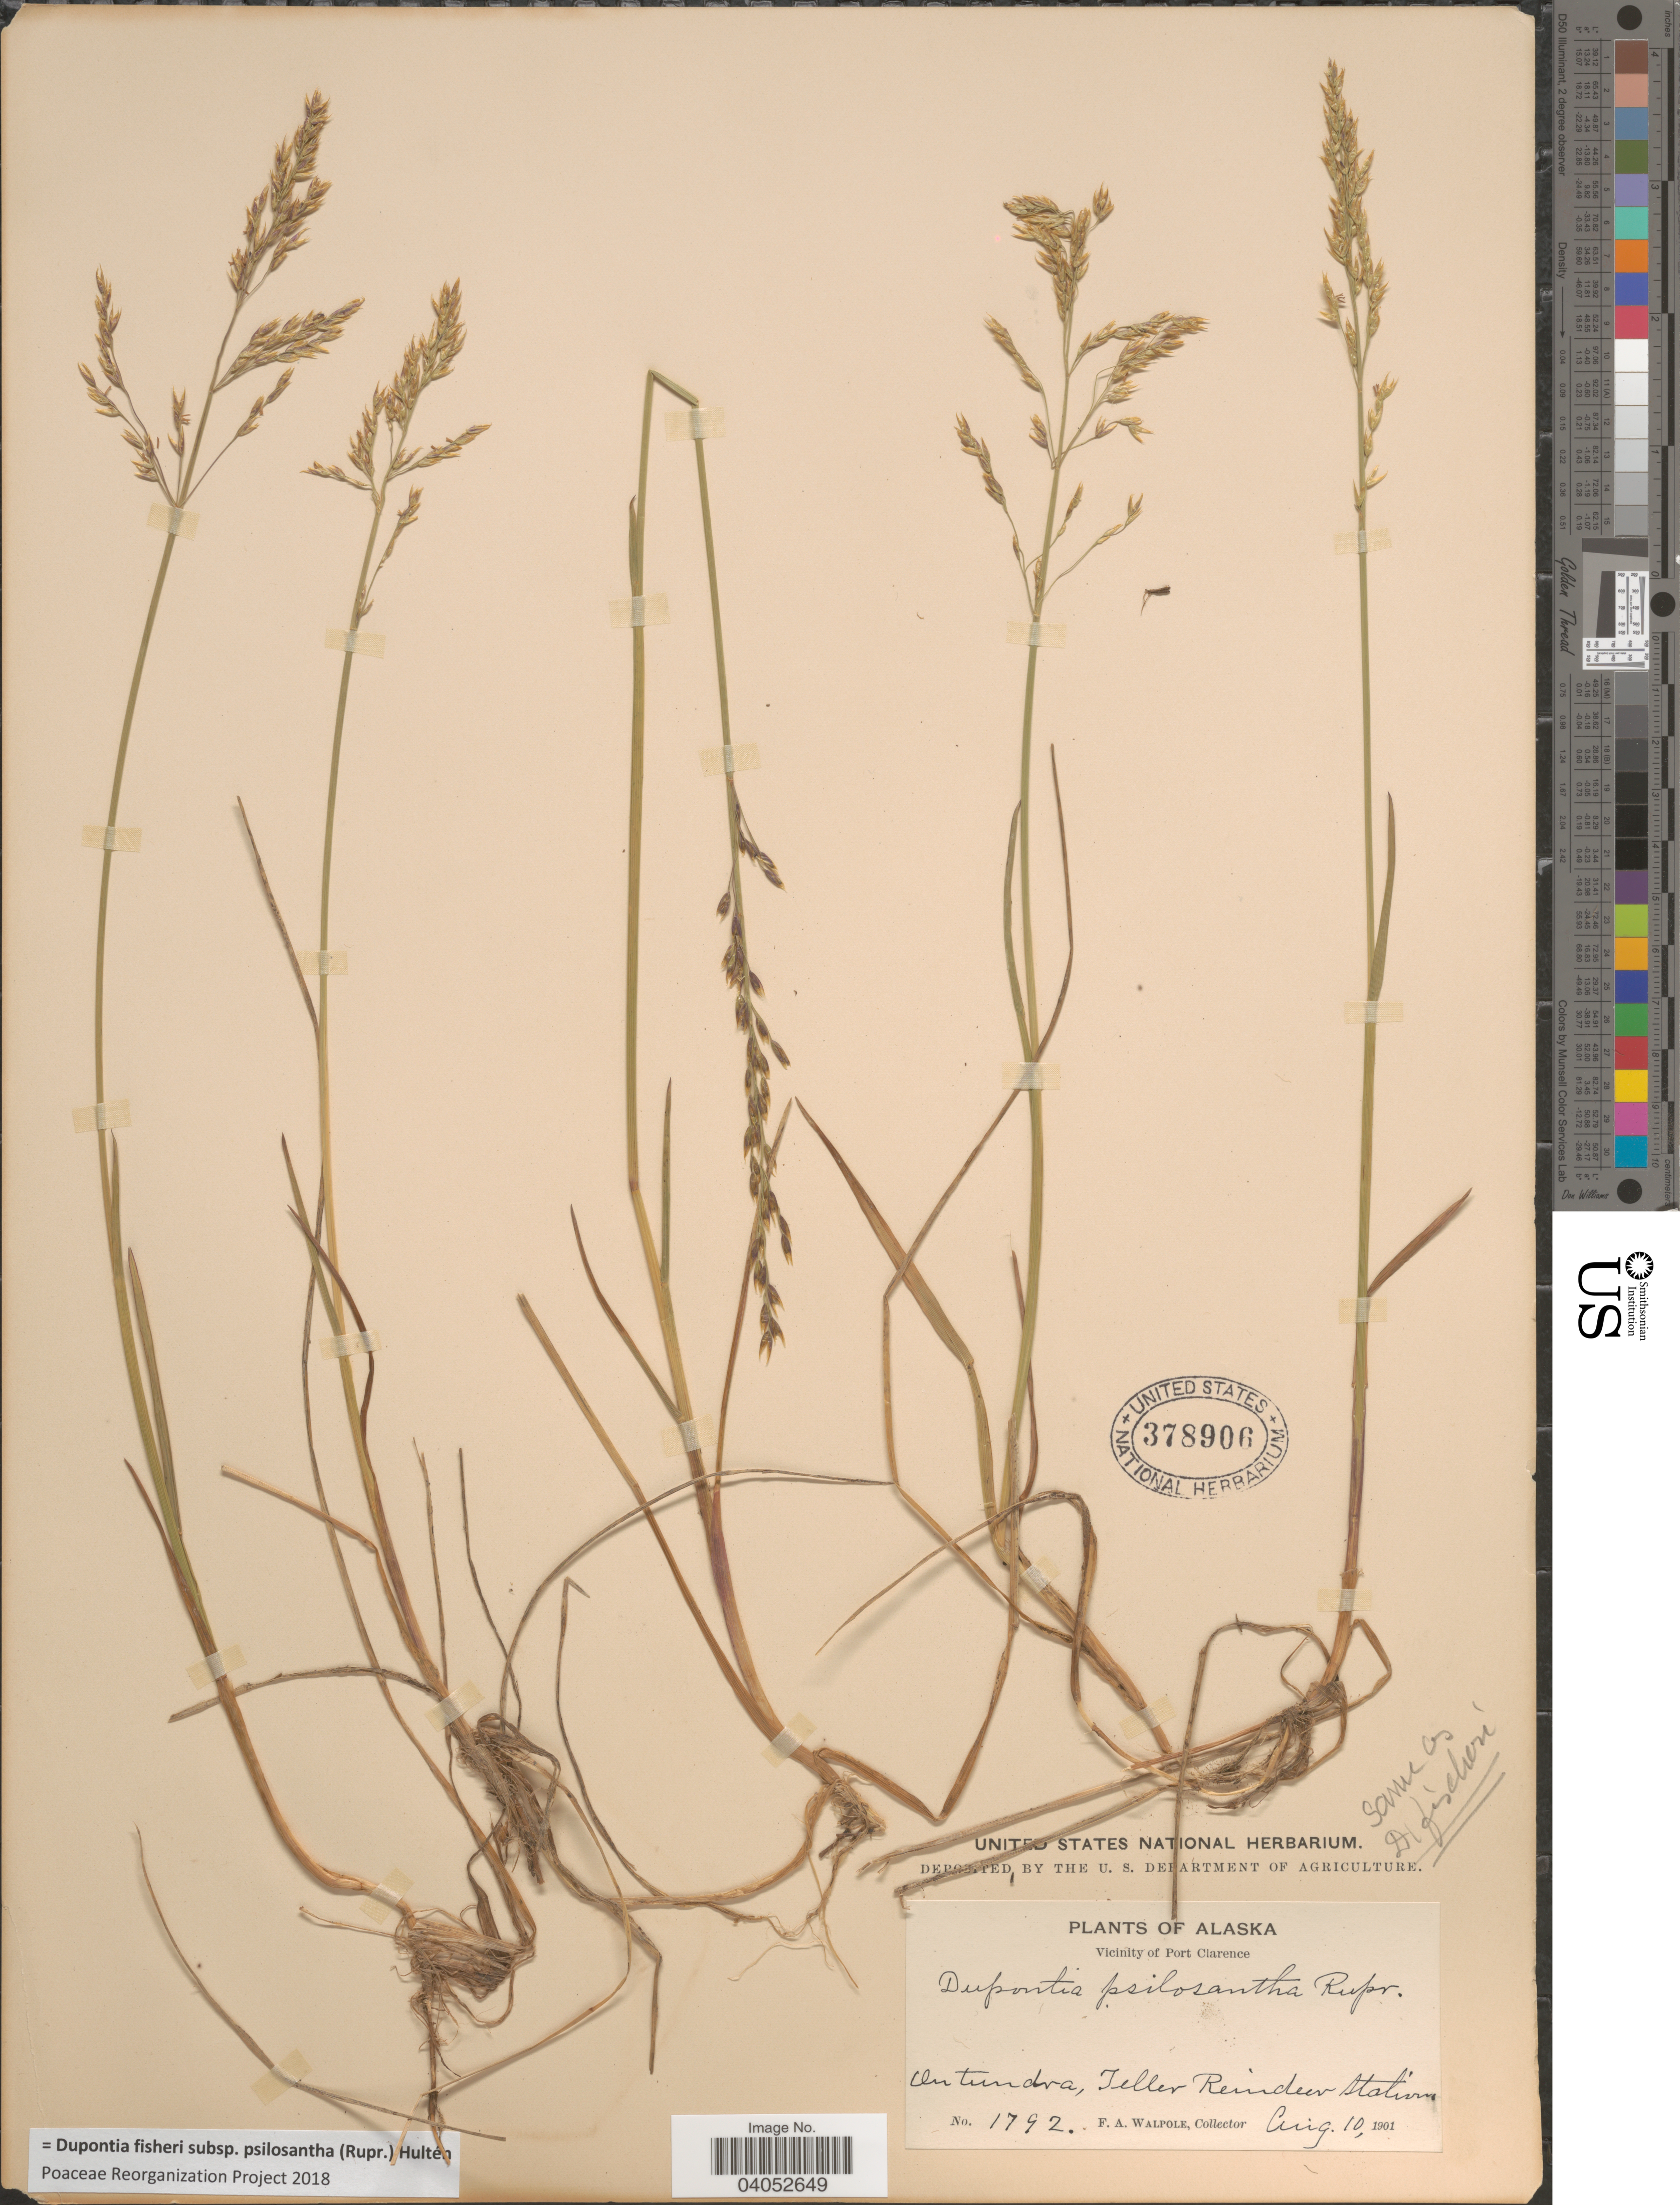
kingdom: Plantae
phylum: Tracheophyta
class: Liliopsida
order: Poales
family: Poaceae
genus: Dupontia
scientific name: Dupontia fisheri subsp. psilosantha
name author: (Rupr.) Hultén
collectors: F. Walpole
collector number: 1792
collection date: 1901-08-10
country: United States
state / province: Alaska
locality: Vicinity of Port Clarence. On tundra, Teller Reindeer Station.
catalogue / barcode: US 378906